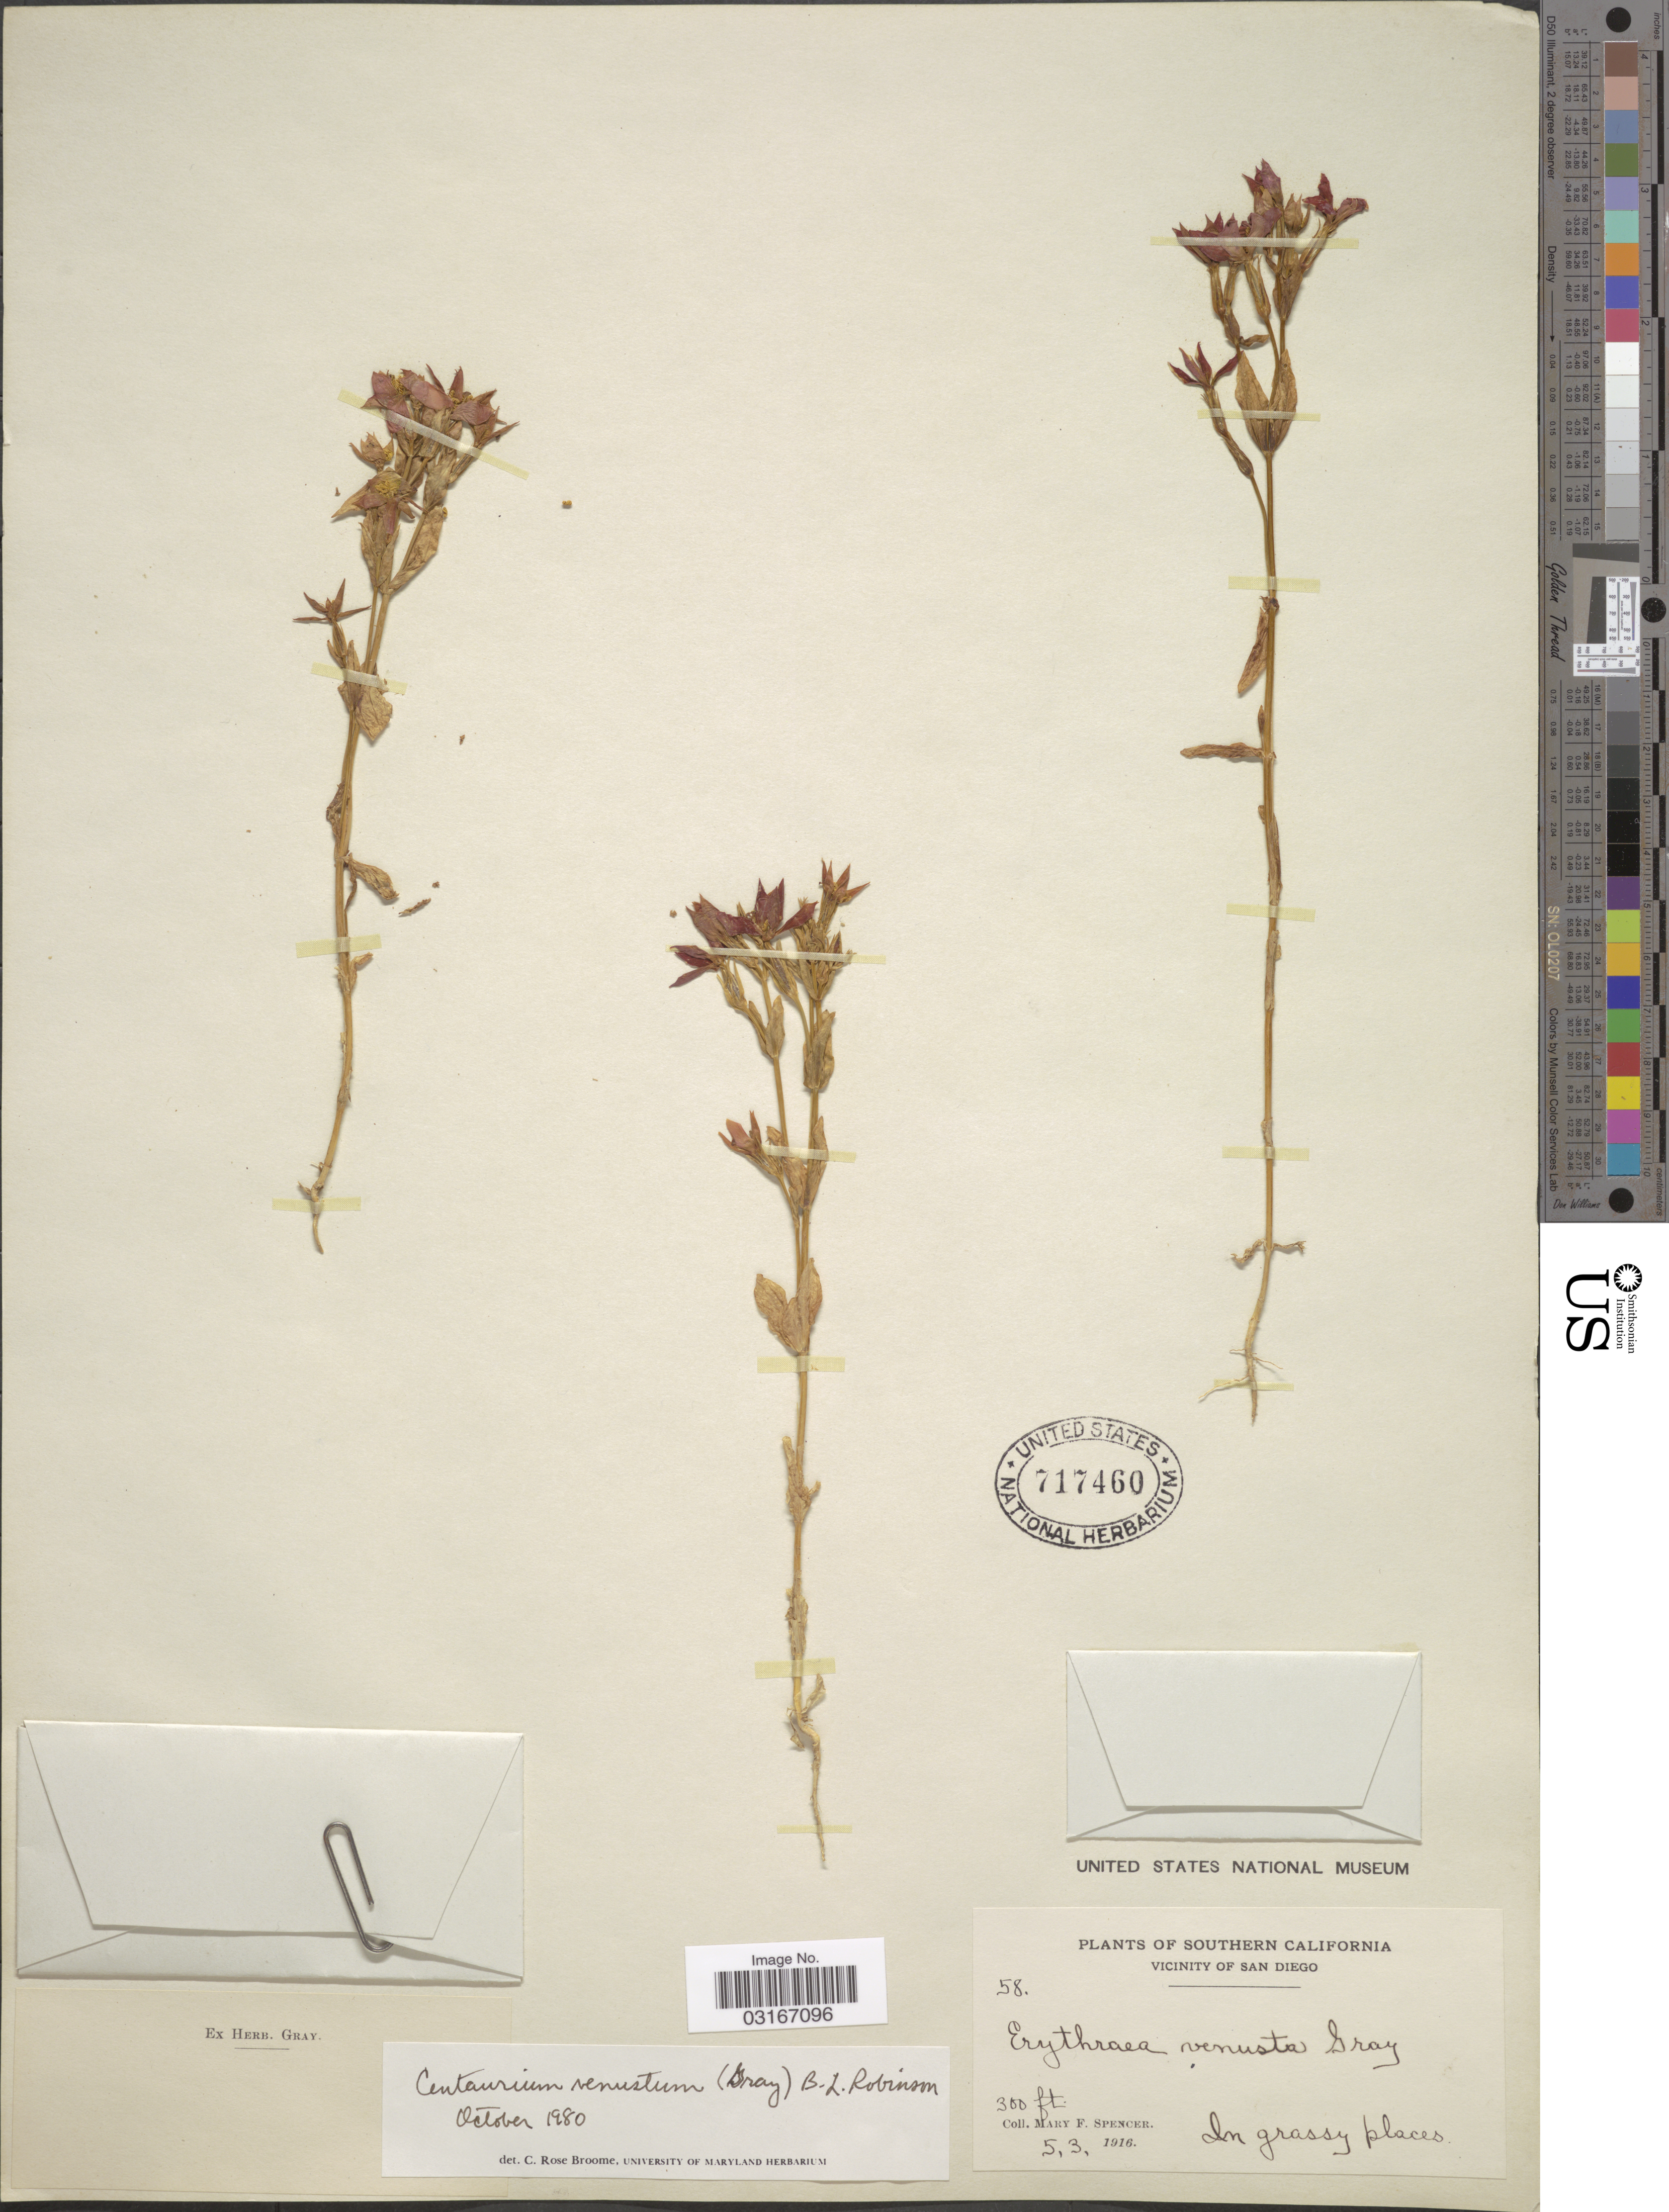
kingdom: Plantae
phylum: Tracheophyta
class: Magnoliopsida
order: Gentianales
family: Gentianaceae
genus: Centaurium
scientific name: Centaurium venustum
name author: (A. Gray) B.L. Rob.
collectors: M. Spencer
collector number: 58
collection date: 1916-05-03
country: United States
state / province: California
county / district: San Diego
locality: Southern California. Vicinity of San Diego.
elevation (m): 91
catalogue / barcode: US 717460